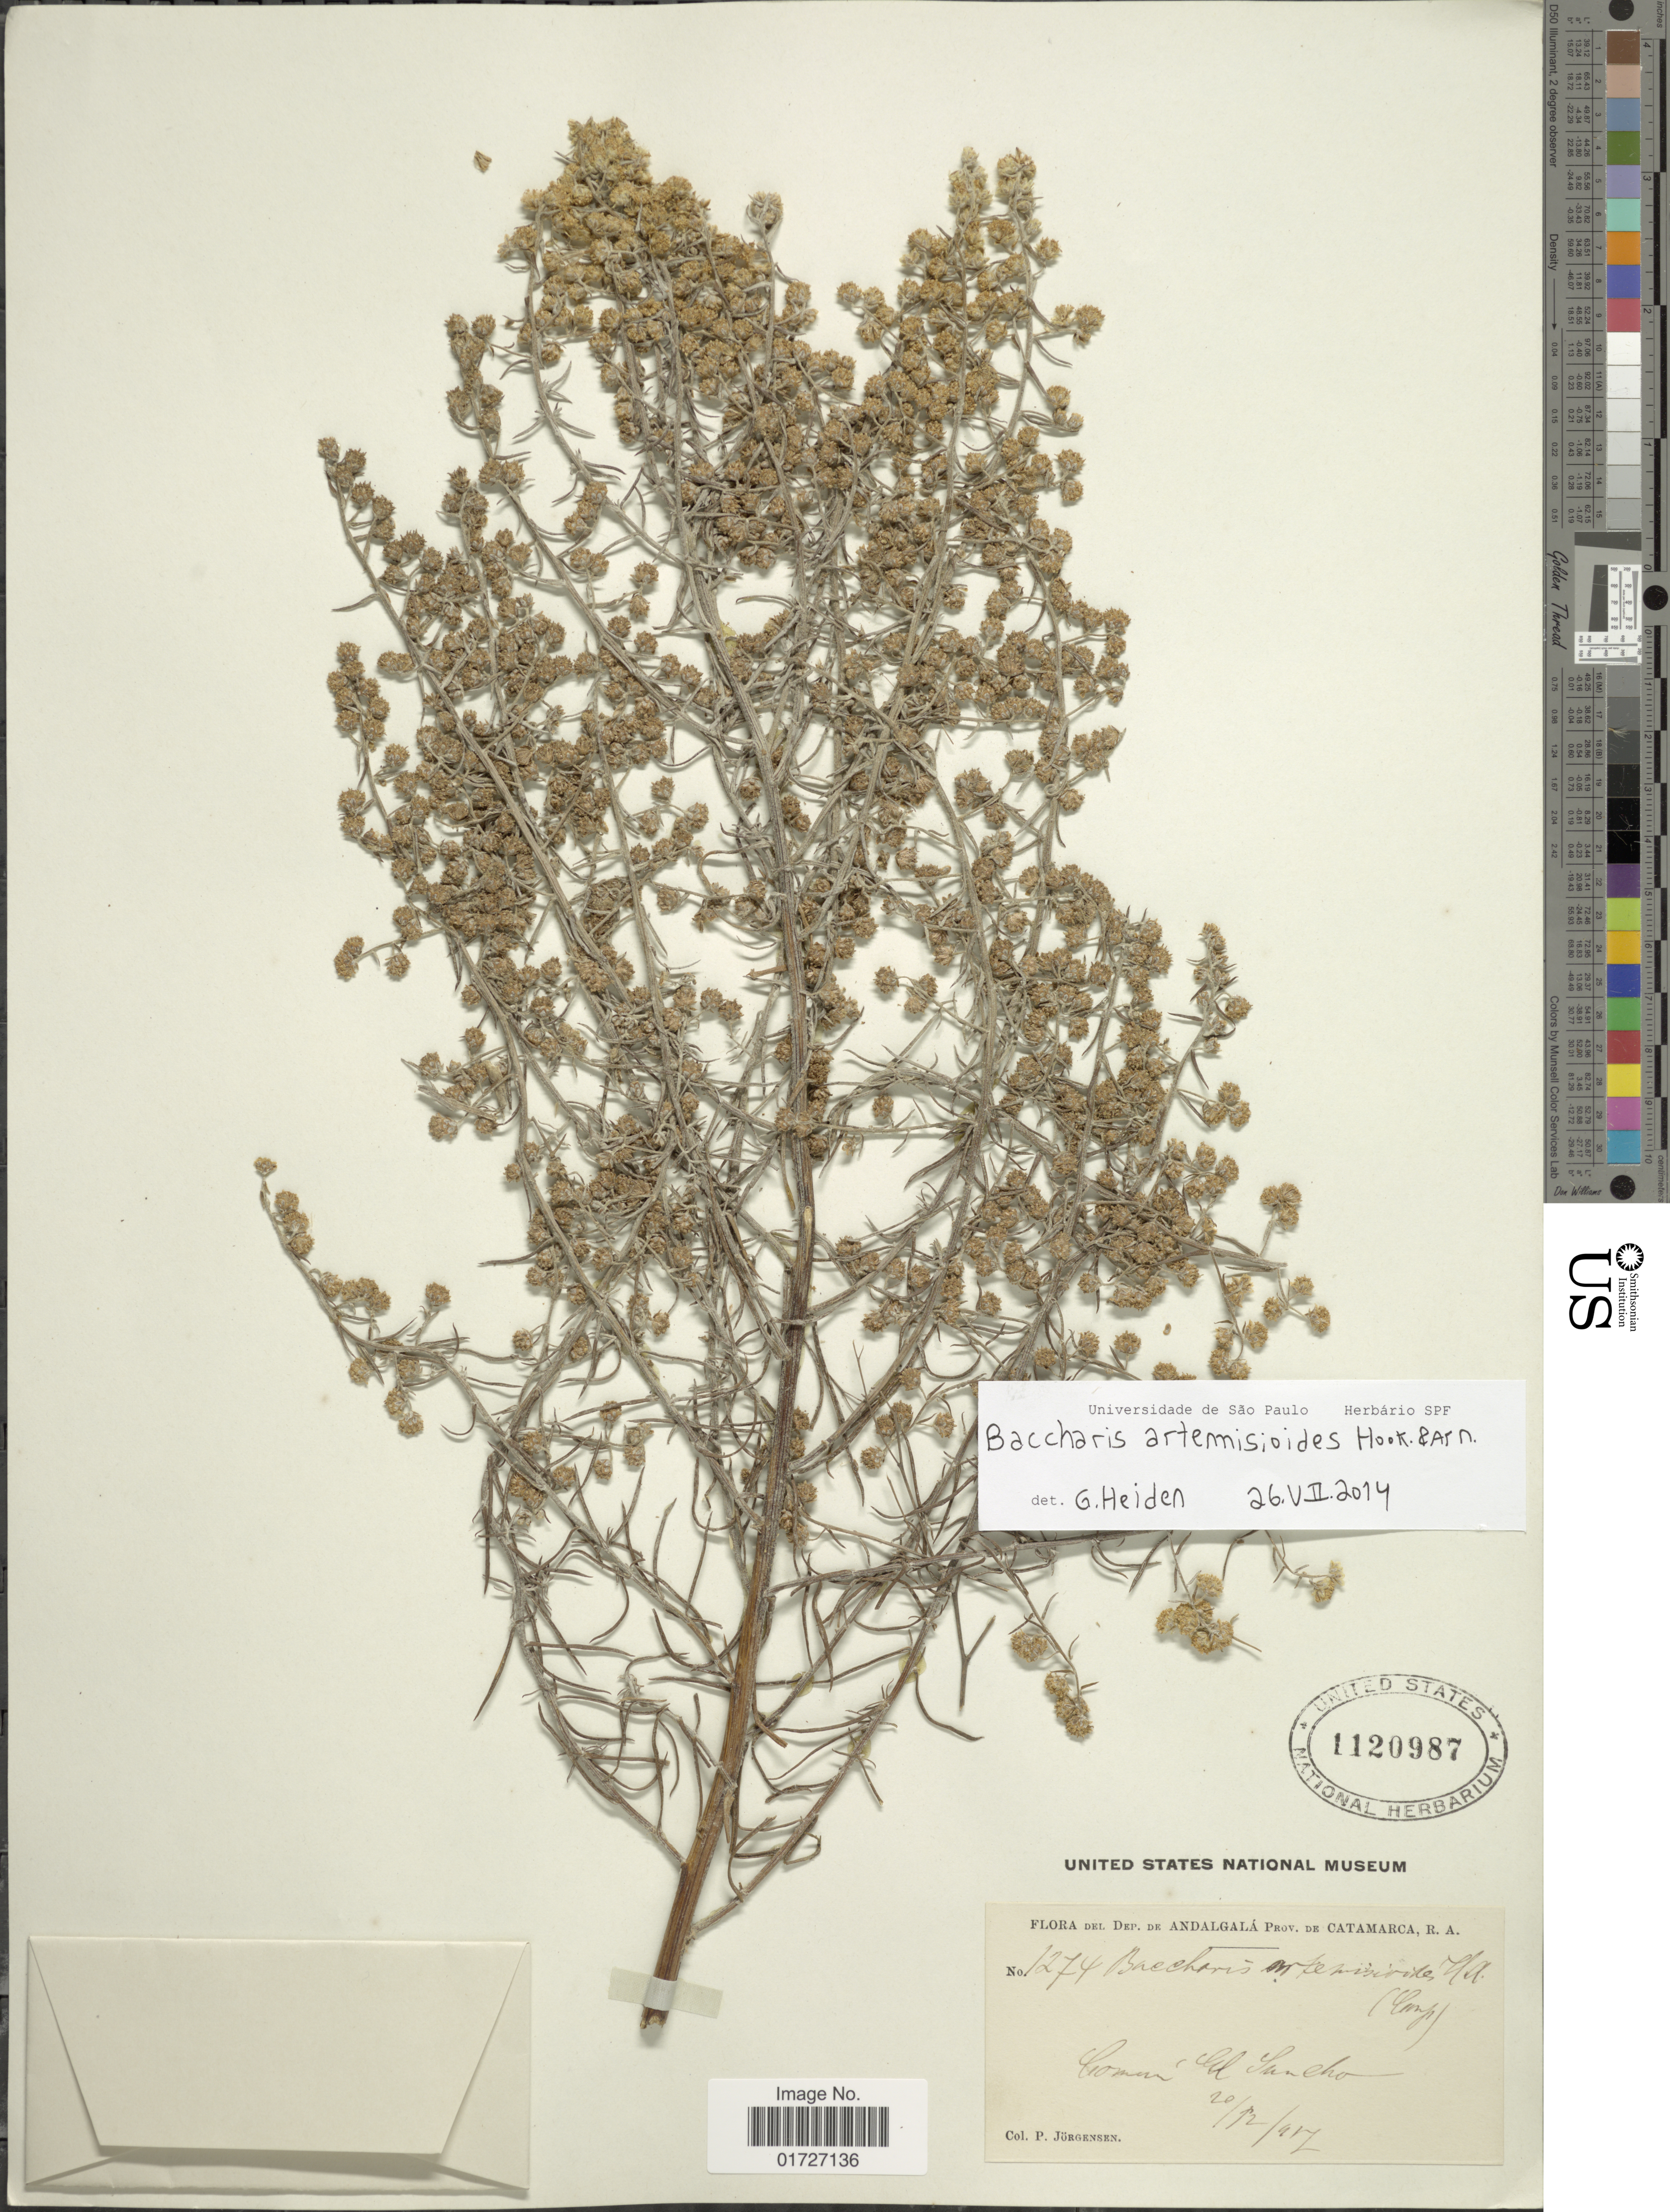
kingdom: Plantae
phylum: Tracheophyta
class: Magnoliopsida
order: Asterales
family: Asteraceae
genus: Baccharis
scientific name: Baccharis artemisioides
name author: Hook. & Arn.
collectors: P. Jörgensen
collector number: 1274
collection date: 1917-12-20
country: Argentina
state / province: Catamarca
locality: Dep. de Andalgala, Coman, El Sancho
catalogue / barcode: US 1120987